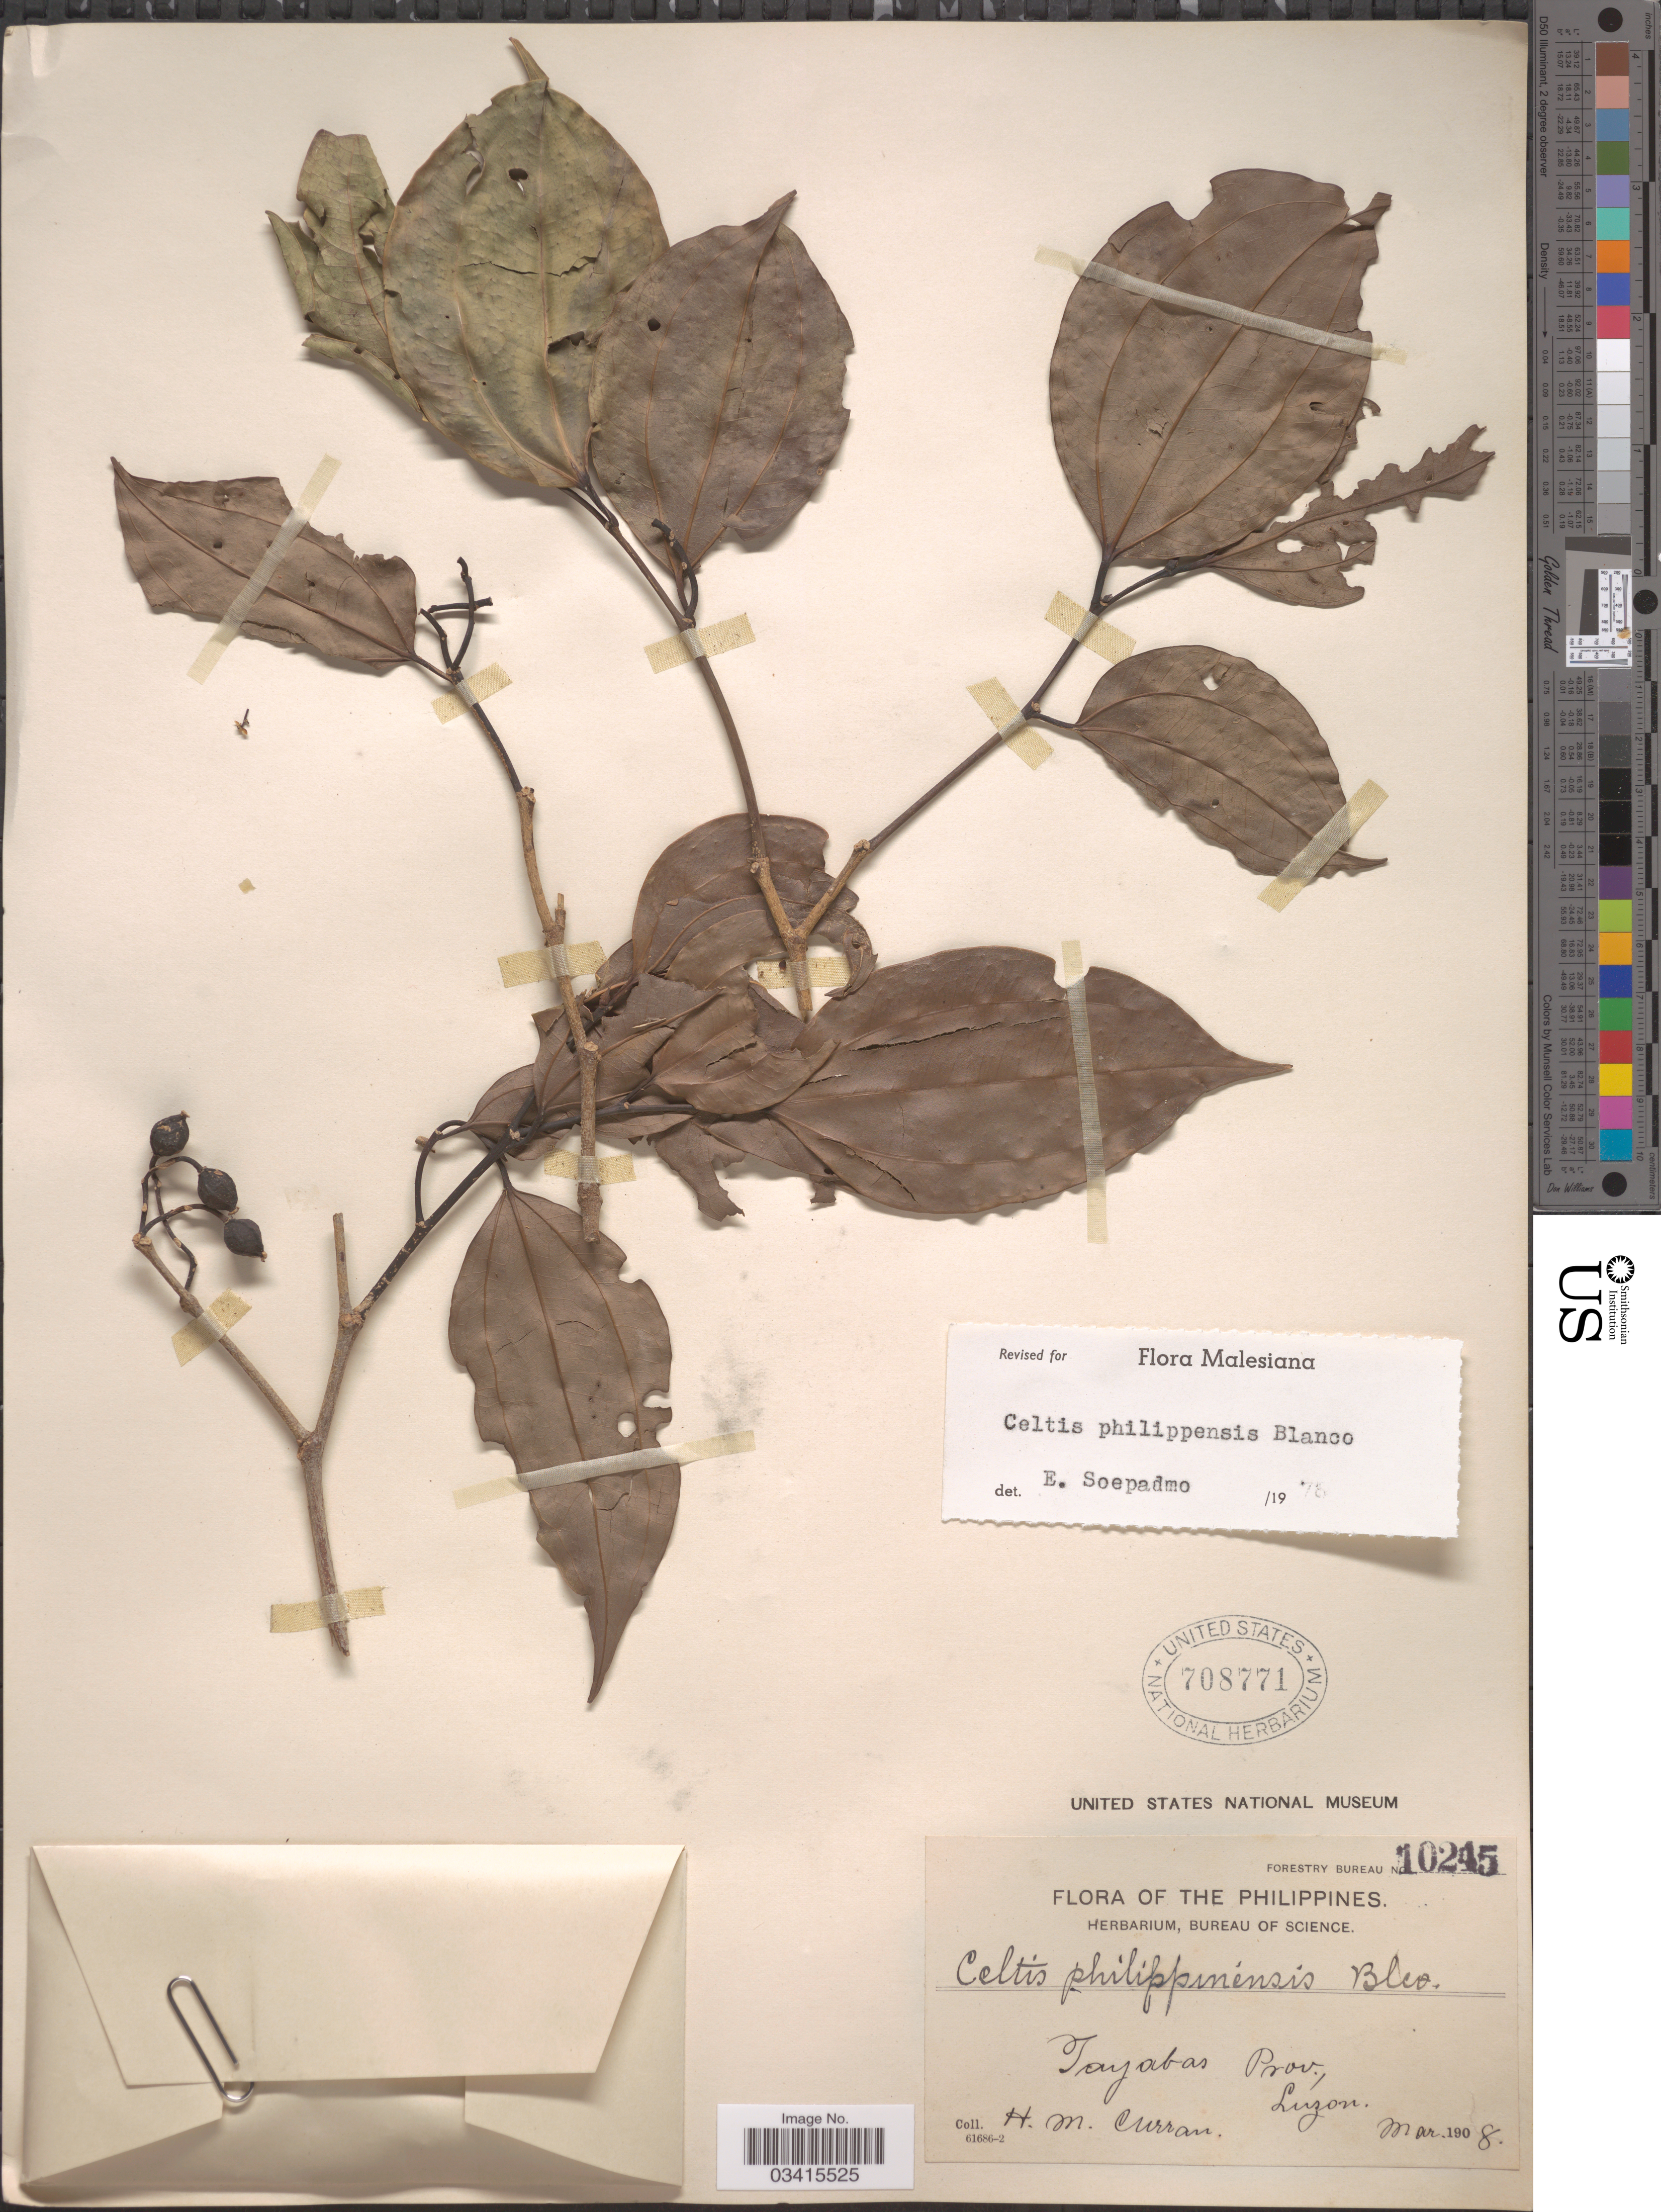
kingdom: Plantae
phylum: Tracheophyta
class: Magnoliopsida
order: Rosales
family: Cannabaceae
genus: Celtis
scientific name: Celtis philippensis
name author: Blanco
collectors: H. M. Curran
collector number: Forestry Bureau 10245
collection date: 1908-03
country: Philippines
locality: Tayabas Prov., Luzon.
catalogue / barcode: US 708771